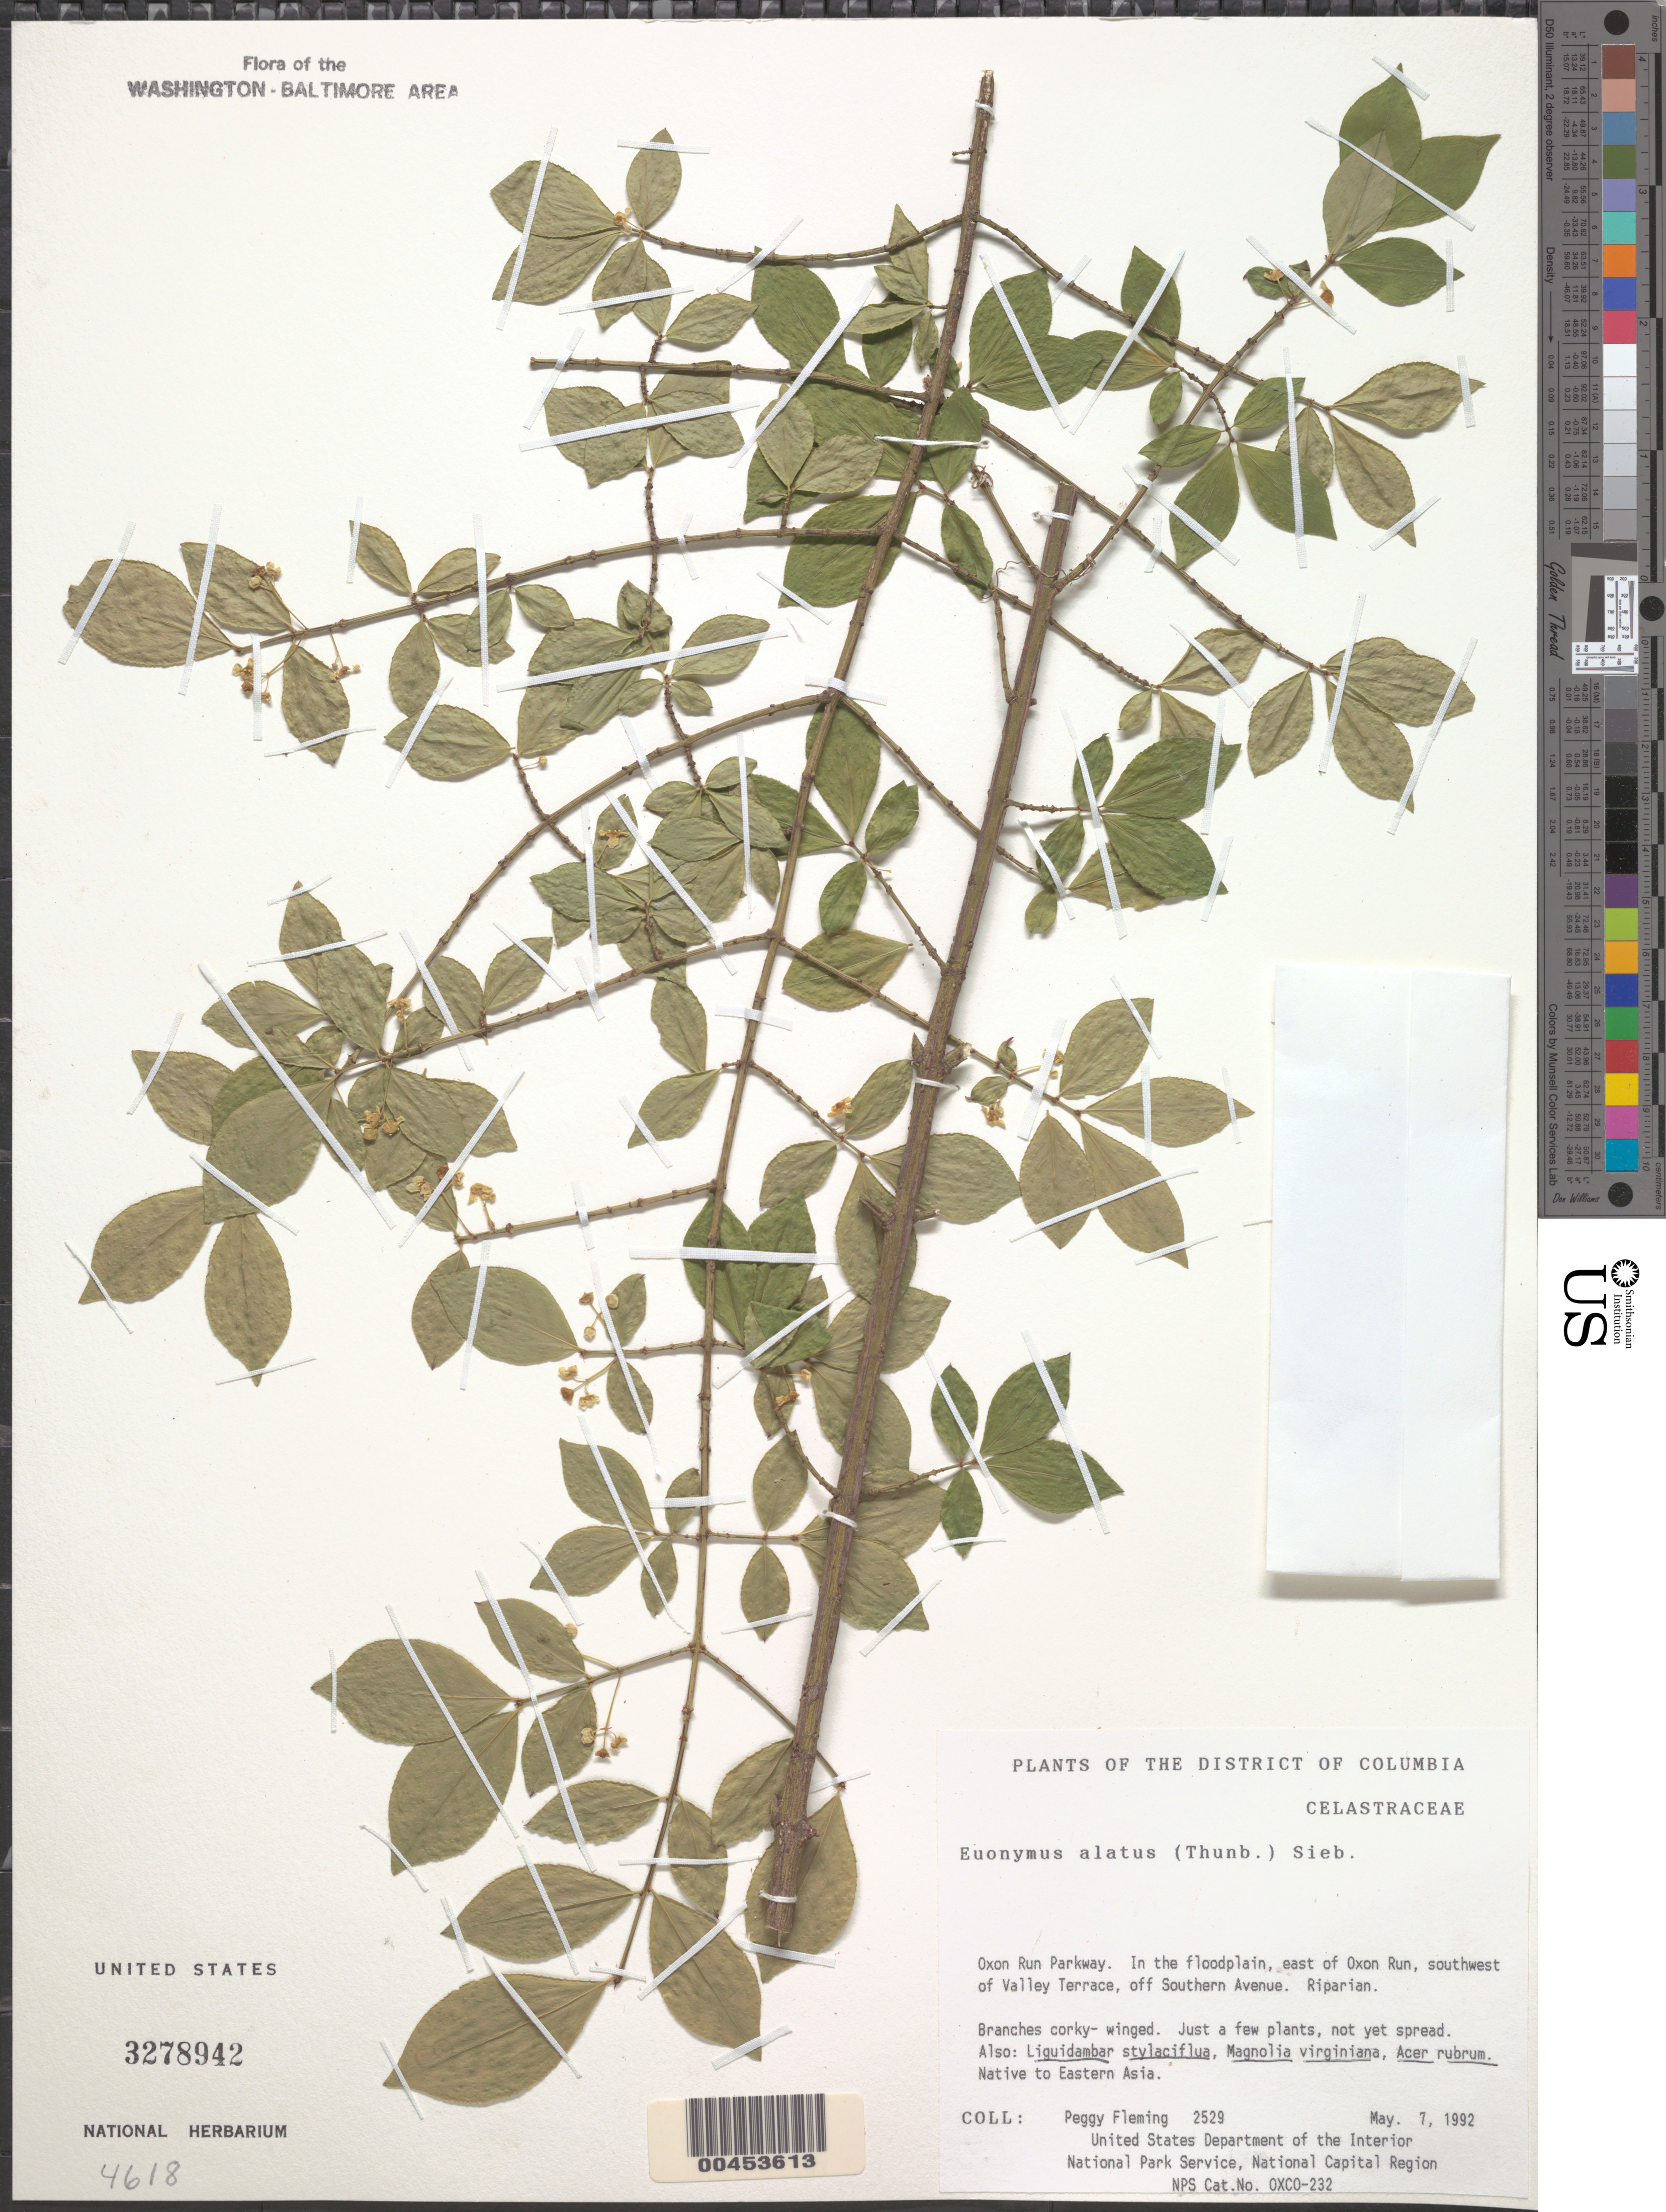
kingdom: Plantae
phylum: Tracheophyta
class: Magnoliopsida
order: Celastrales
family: Celastraceae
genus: Euonymus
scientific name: Euonymus alatus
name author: (Thunb.) Siebold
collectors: P. Fleming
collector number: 2529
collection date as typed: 07 May 1992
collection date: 1992-05-07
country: United States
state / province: District of Columbia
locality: Oxon Run Parkway, E of Oxon Run, SW of Valley Terrace, off Southern Ave.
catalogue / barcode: US 3278942